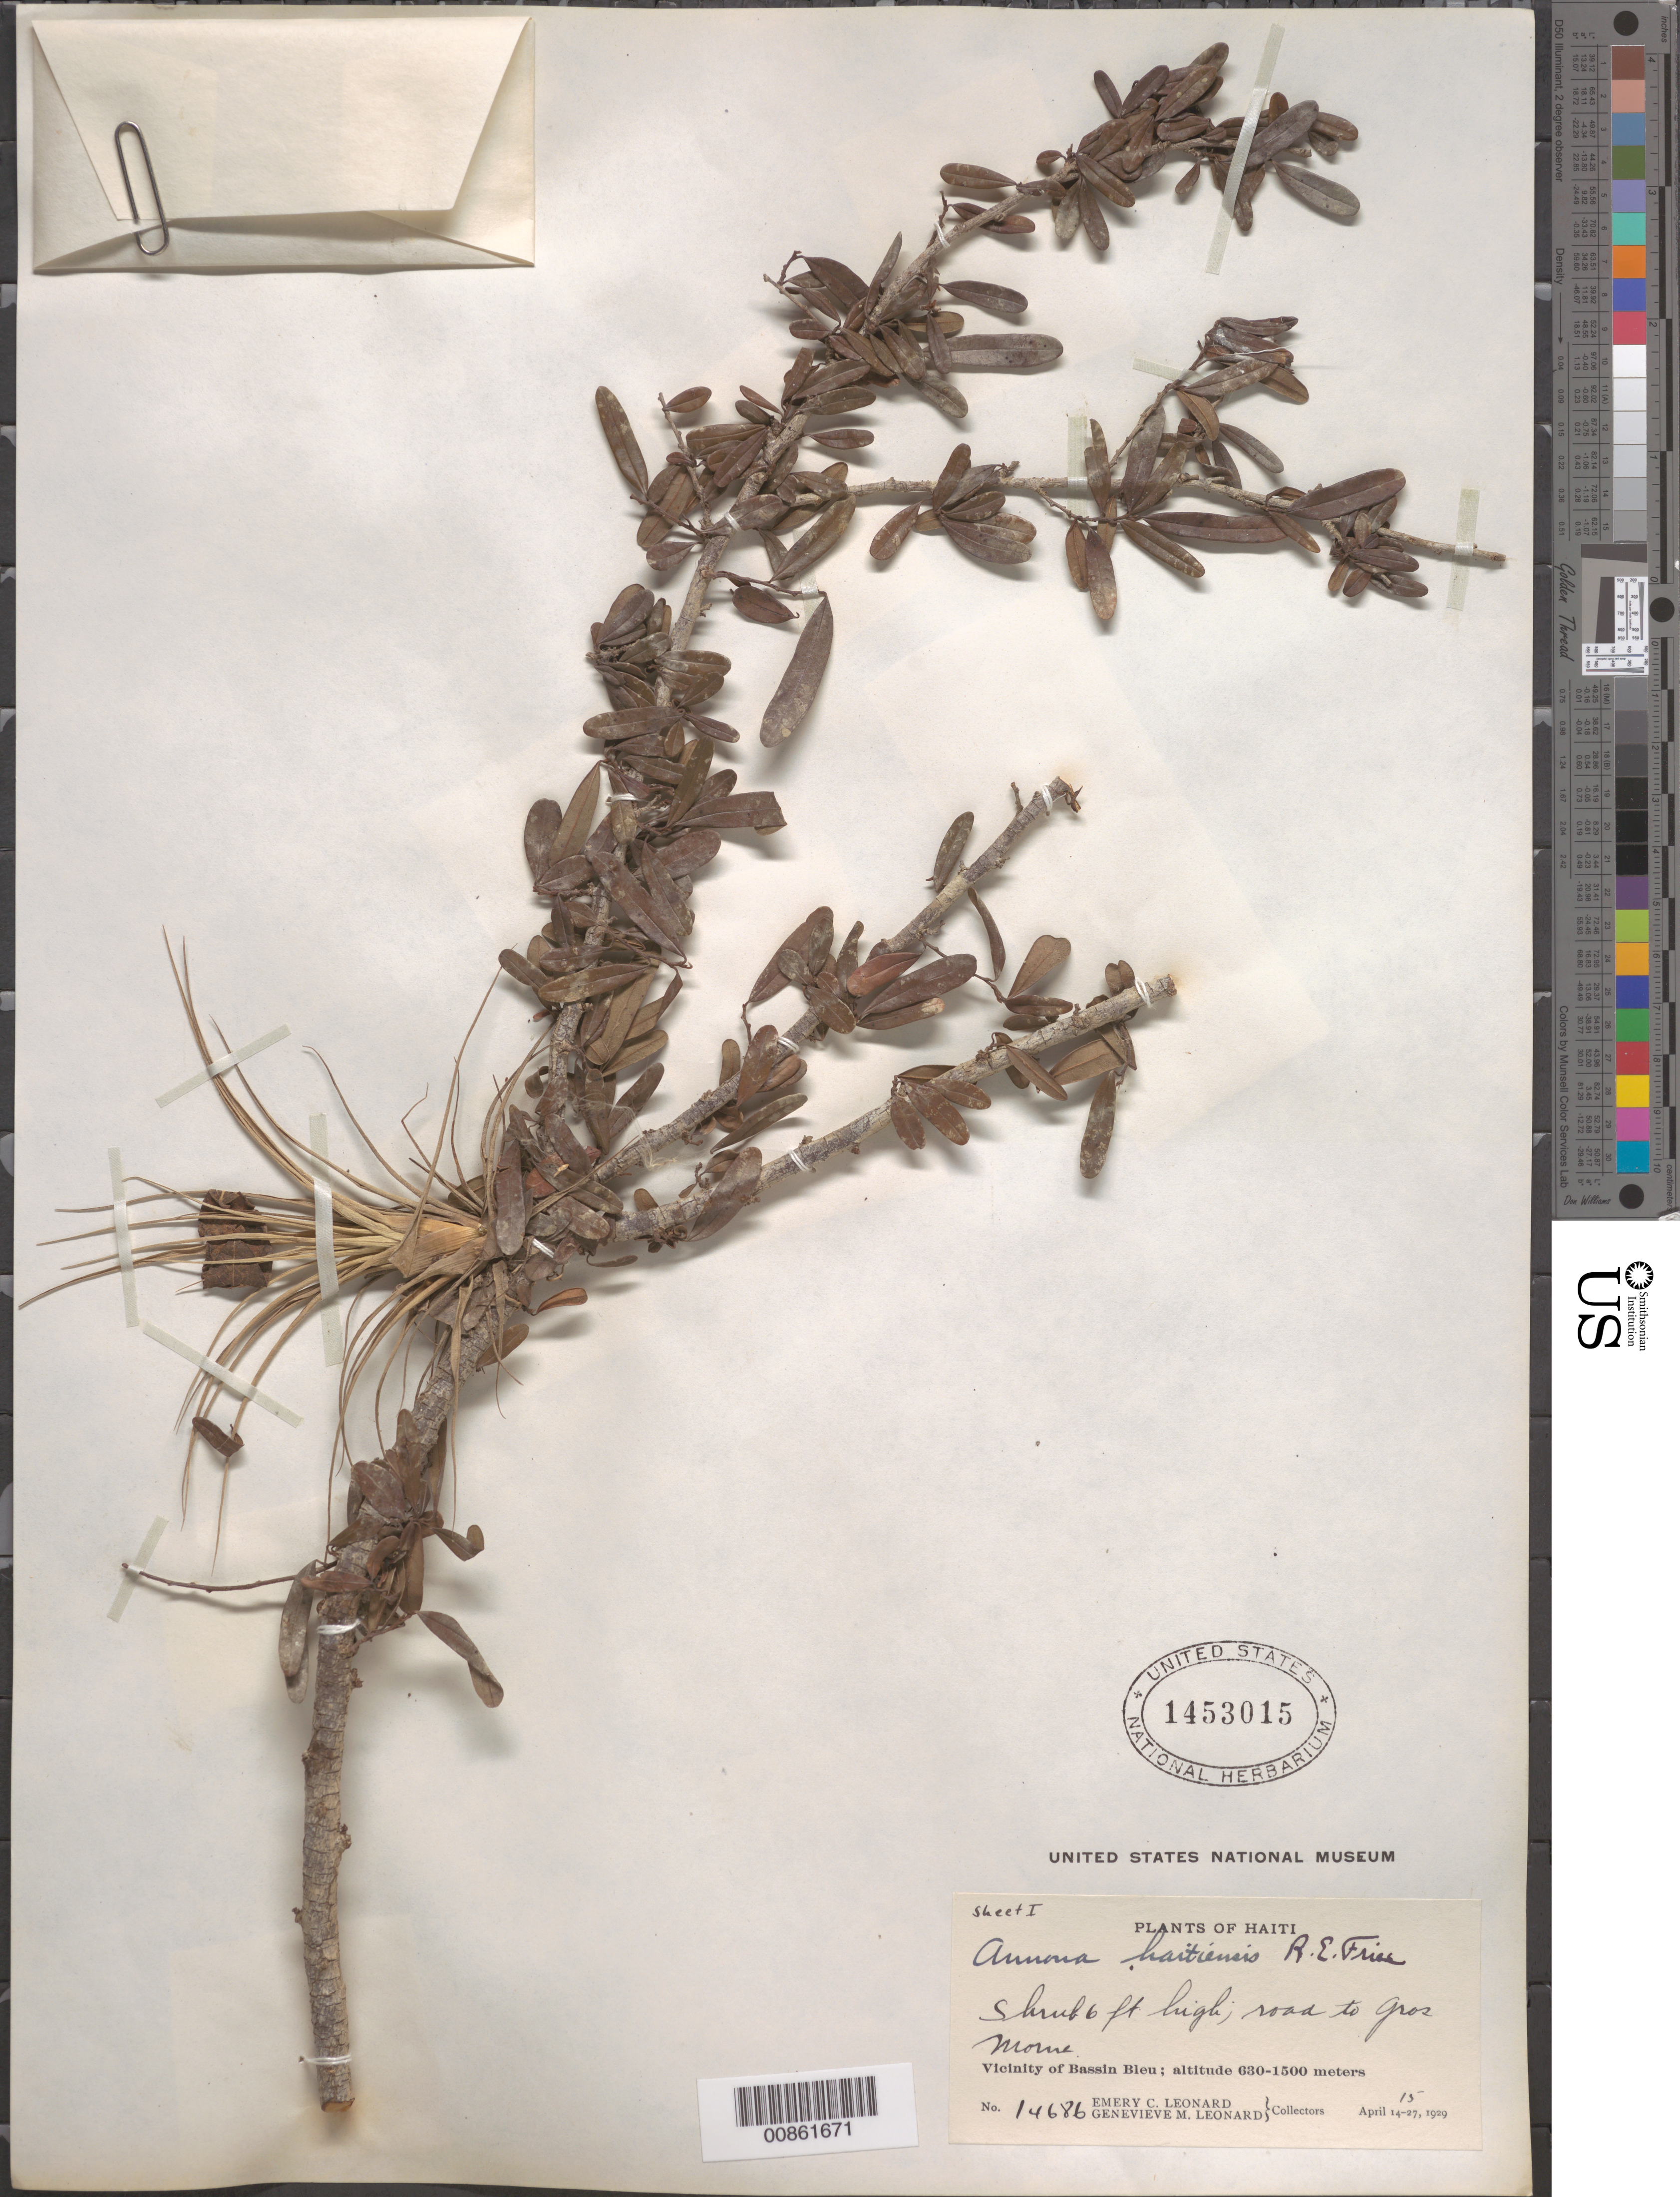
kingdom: Plantae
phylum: Tracheophyta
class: Magnoliopsida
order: Magnoliales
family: Annonaceae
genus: Annona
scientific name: Annona haitiensis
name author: R.E. Fr.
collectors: E. C. Leonard & G. M. Leonard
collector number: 14686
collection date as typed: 15 Apr 1929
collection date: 1929-04-15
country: Haiti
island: Hispaniola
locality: Vicinity of Bassin Bleu, road to Gros Morne.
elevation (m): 630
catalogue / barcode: US 1453015